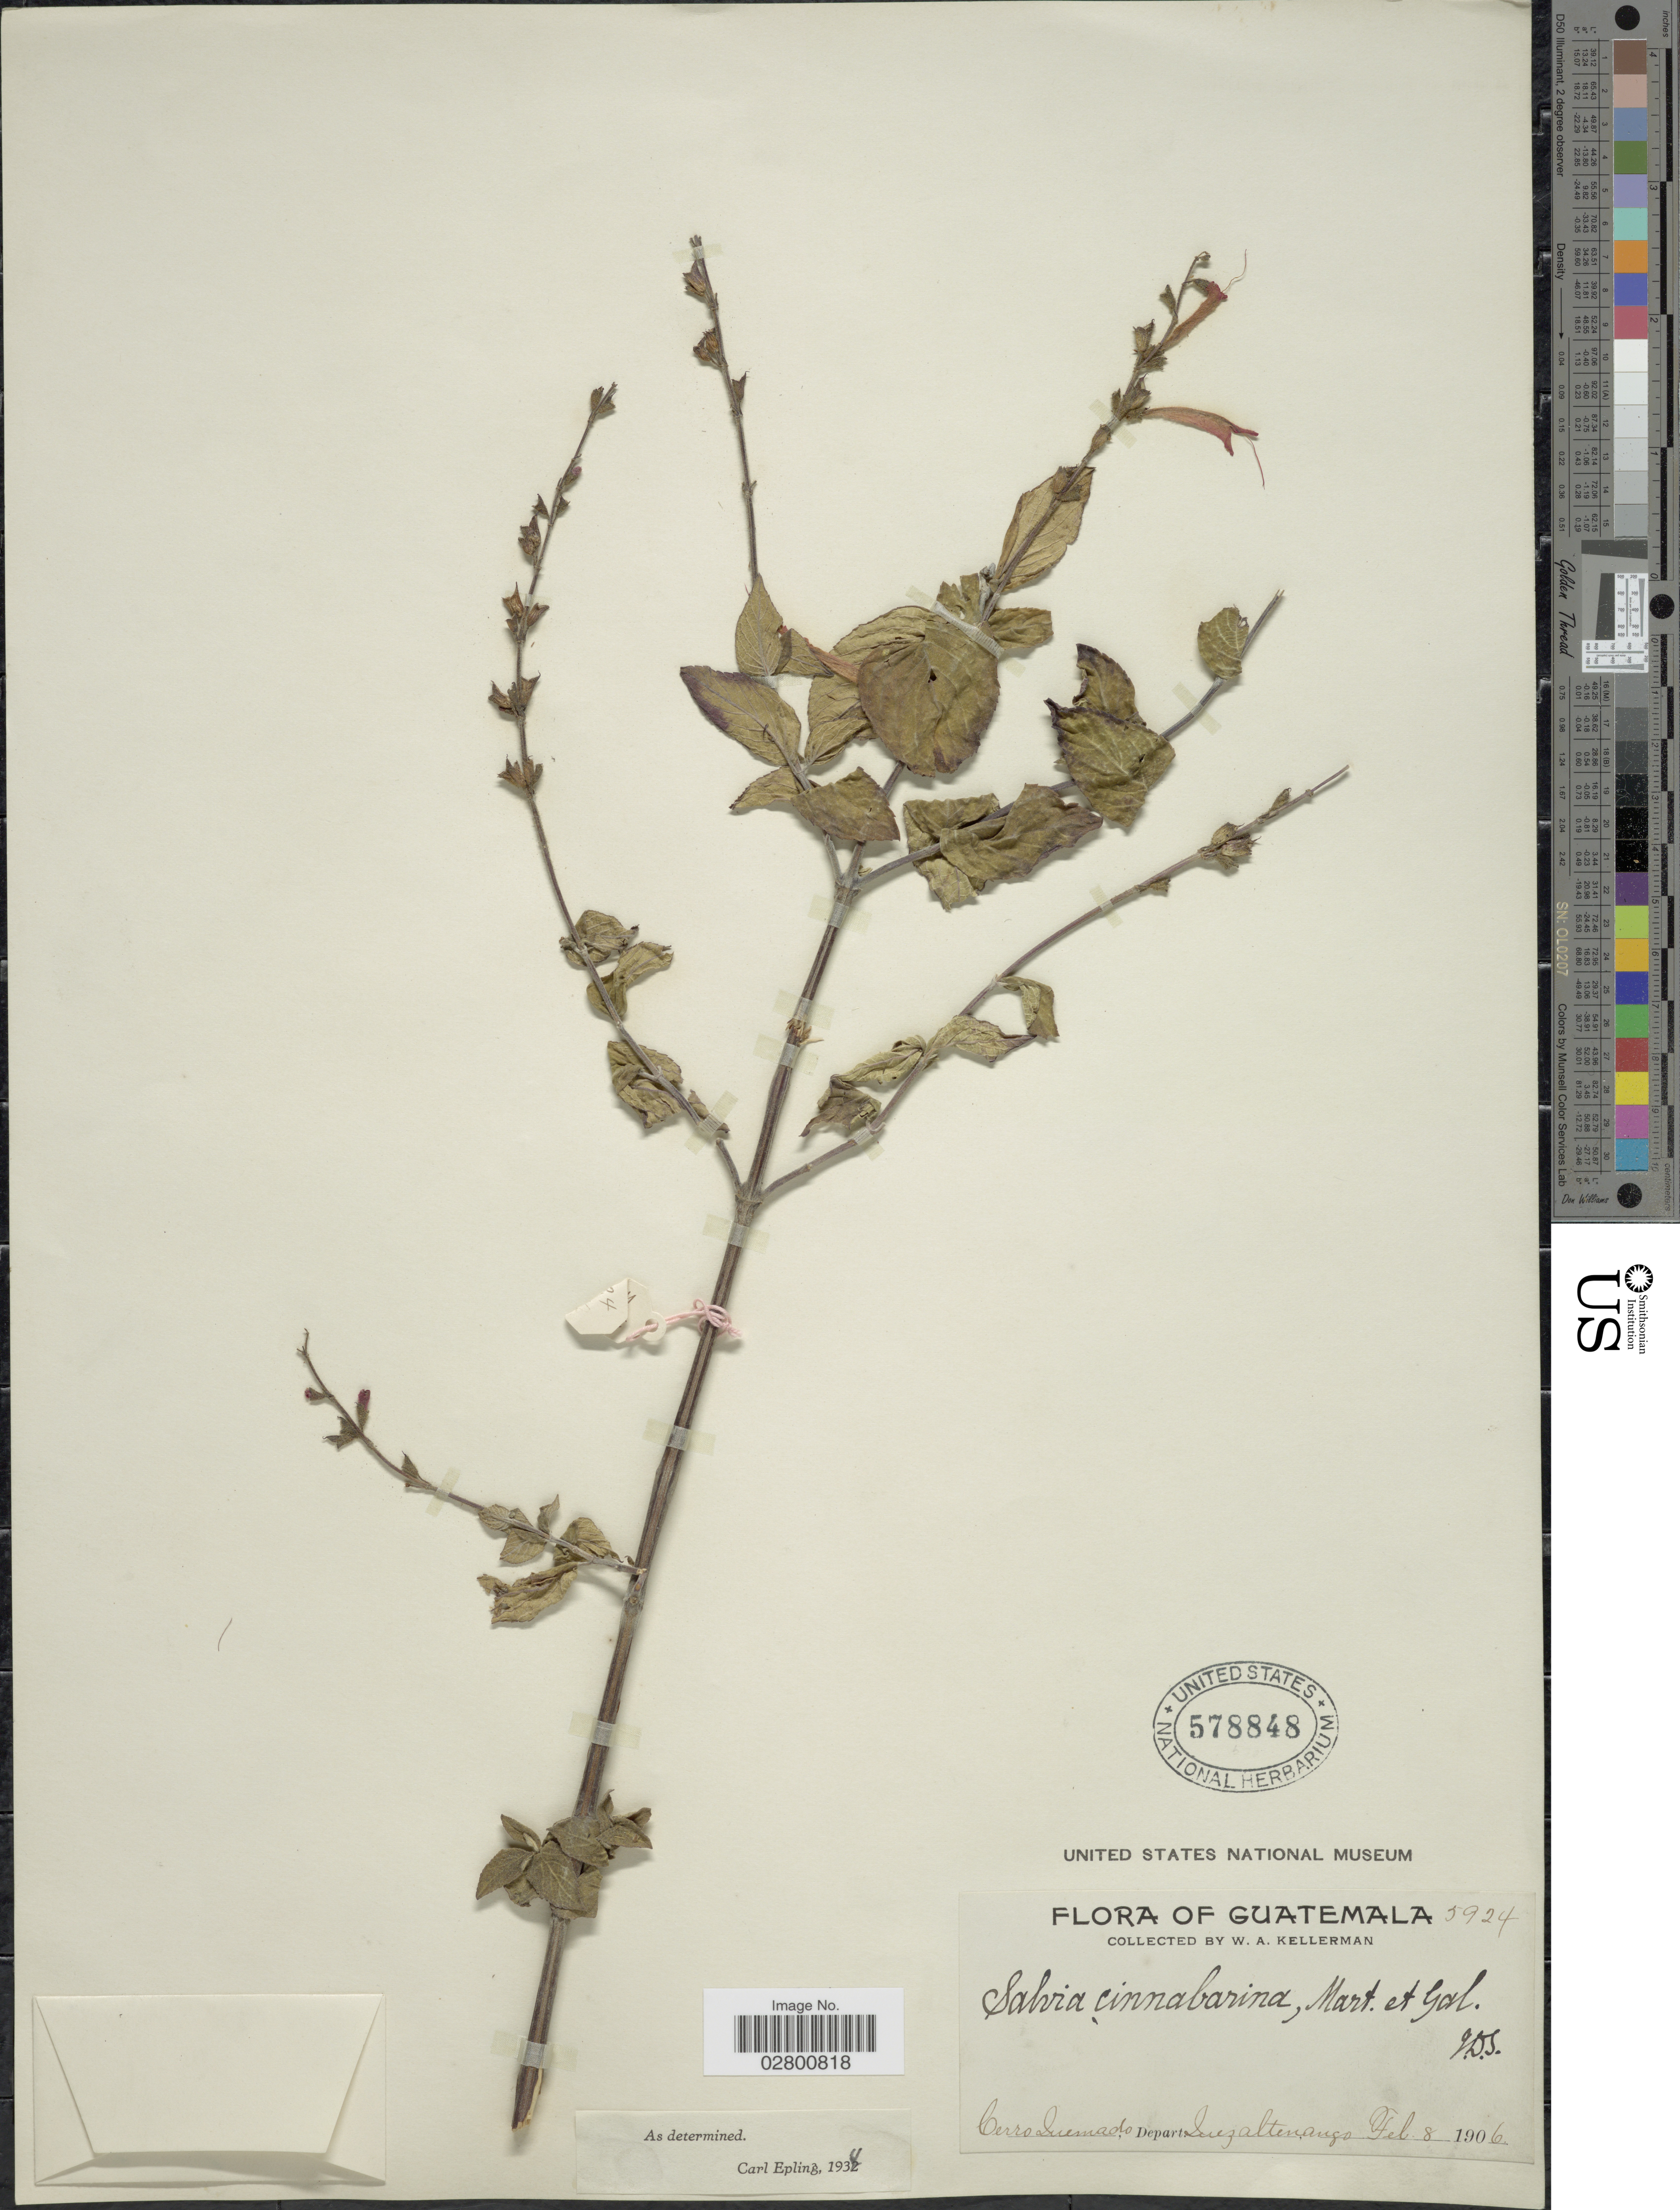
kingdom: Plantae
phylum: Tracheophyta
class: Magnoliopsida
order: Lamiales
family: Lamiaceae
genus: Salvia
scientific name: Salvia cinnabarina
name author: M. Martens & Galeotti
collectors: W. Kellerman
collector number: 5924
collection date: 1906-02-08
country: Guatemala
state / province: Quetzaltenango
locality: Cerro Quemado, Depart. Quezaltenango.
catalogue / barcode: US 578848